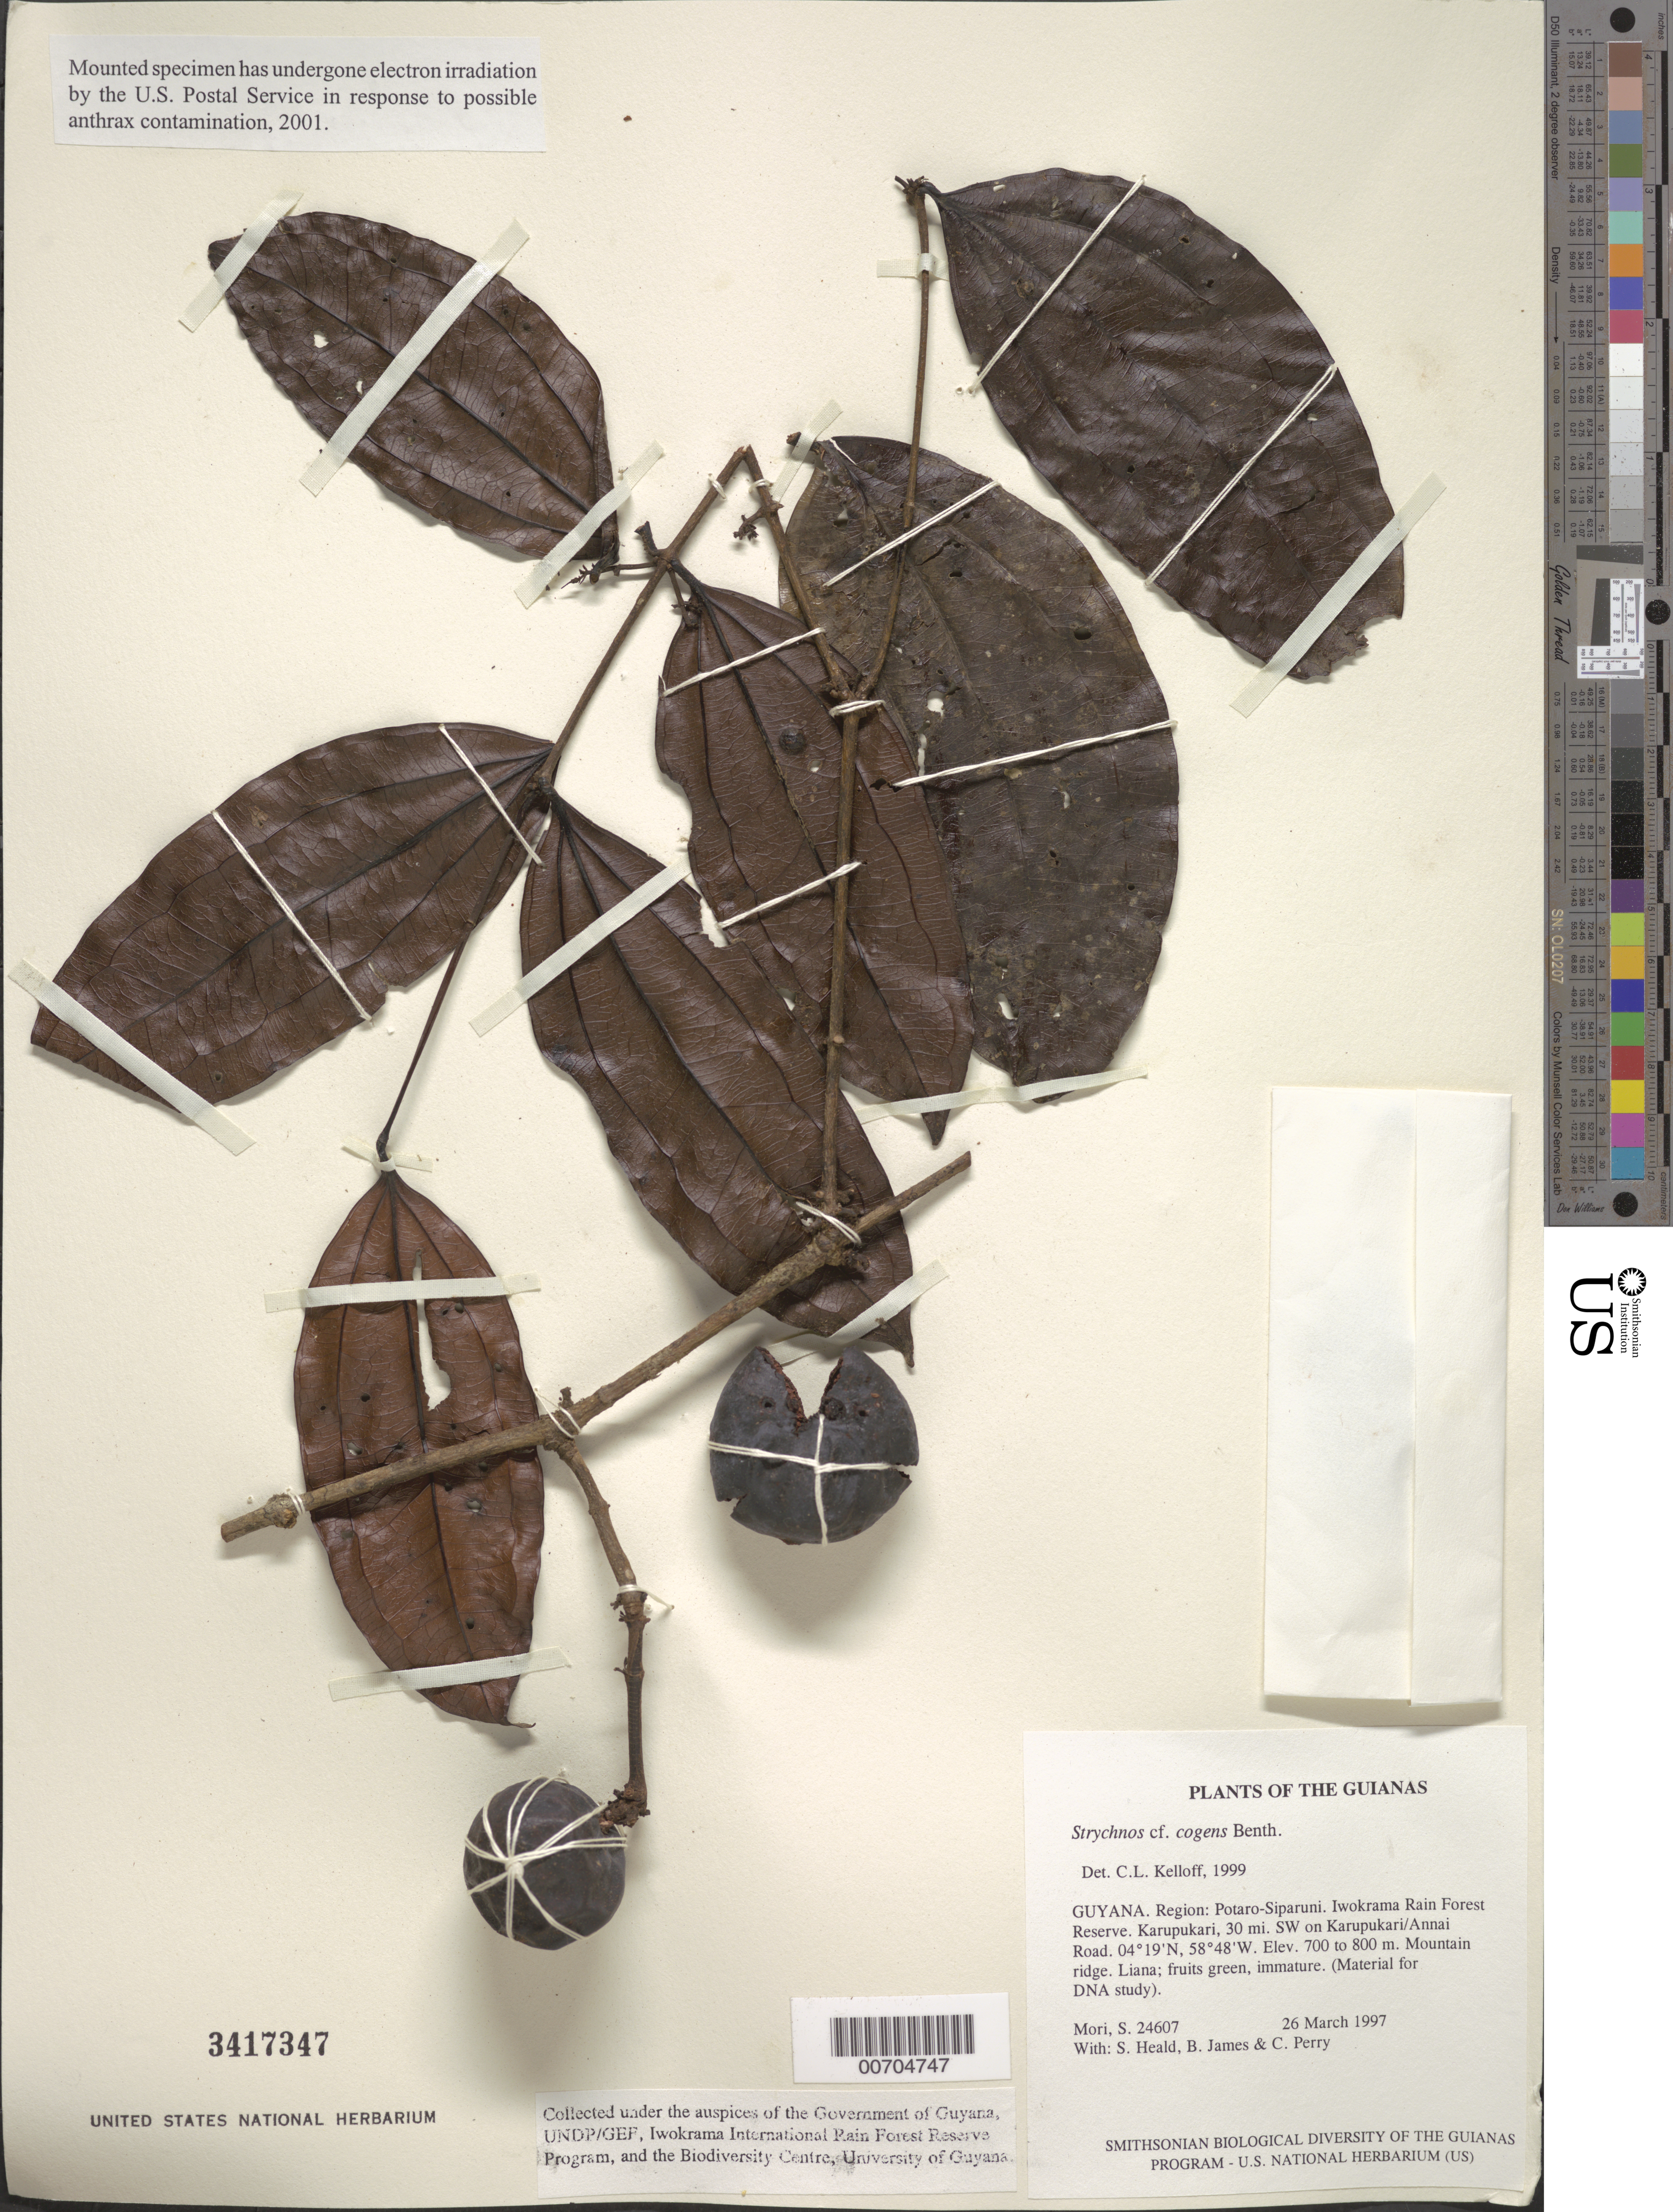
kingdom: Plantae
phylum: Tracheophyta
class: Magnoliopsida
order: Gentianales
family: Loganiaceae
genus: Strychnos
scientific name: Strychnos cogens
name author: Benth.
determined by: Kelloff, Carol L., (US), Smithsonian Institution - National Museum of Natural History (UNITED STATES)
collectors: S. Mori, S. Heald, B. James & C. Perry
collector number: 24607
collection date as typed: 26 March 1997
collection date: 1997-03-26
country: Guyana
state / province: Potaro-Siparuni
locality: Iwokrama Rain Forest Reserve. Karupukari, 30 mi. SW on Karupukari/Annai Road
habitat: Mountain ridge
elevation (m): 700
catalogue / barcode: US 3417347